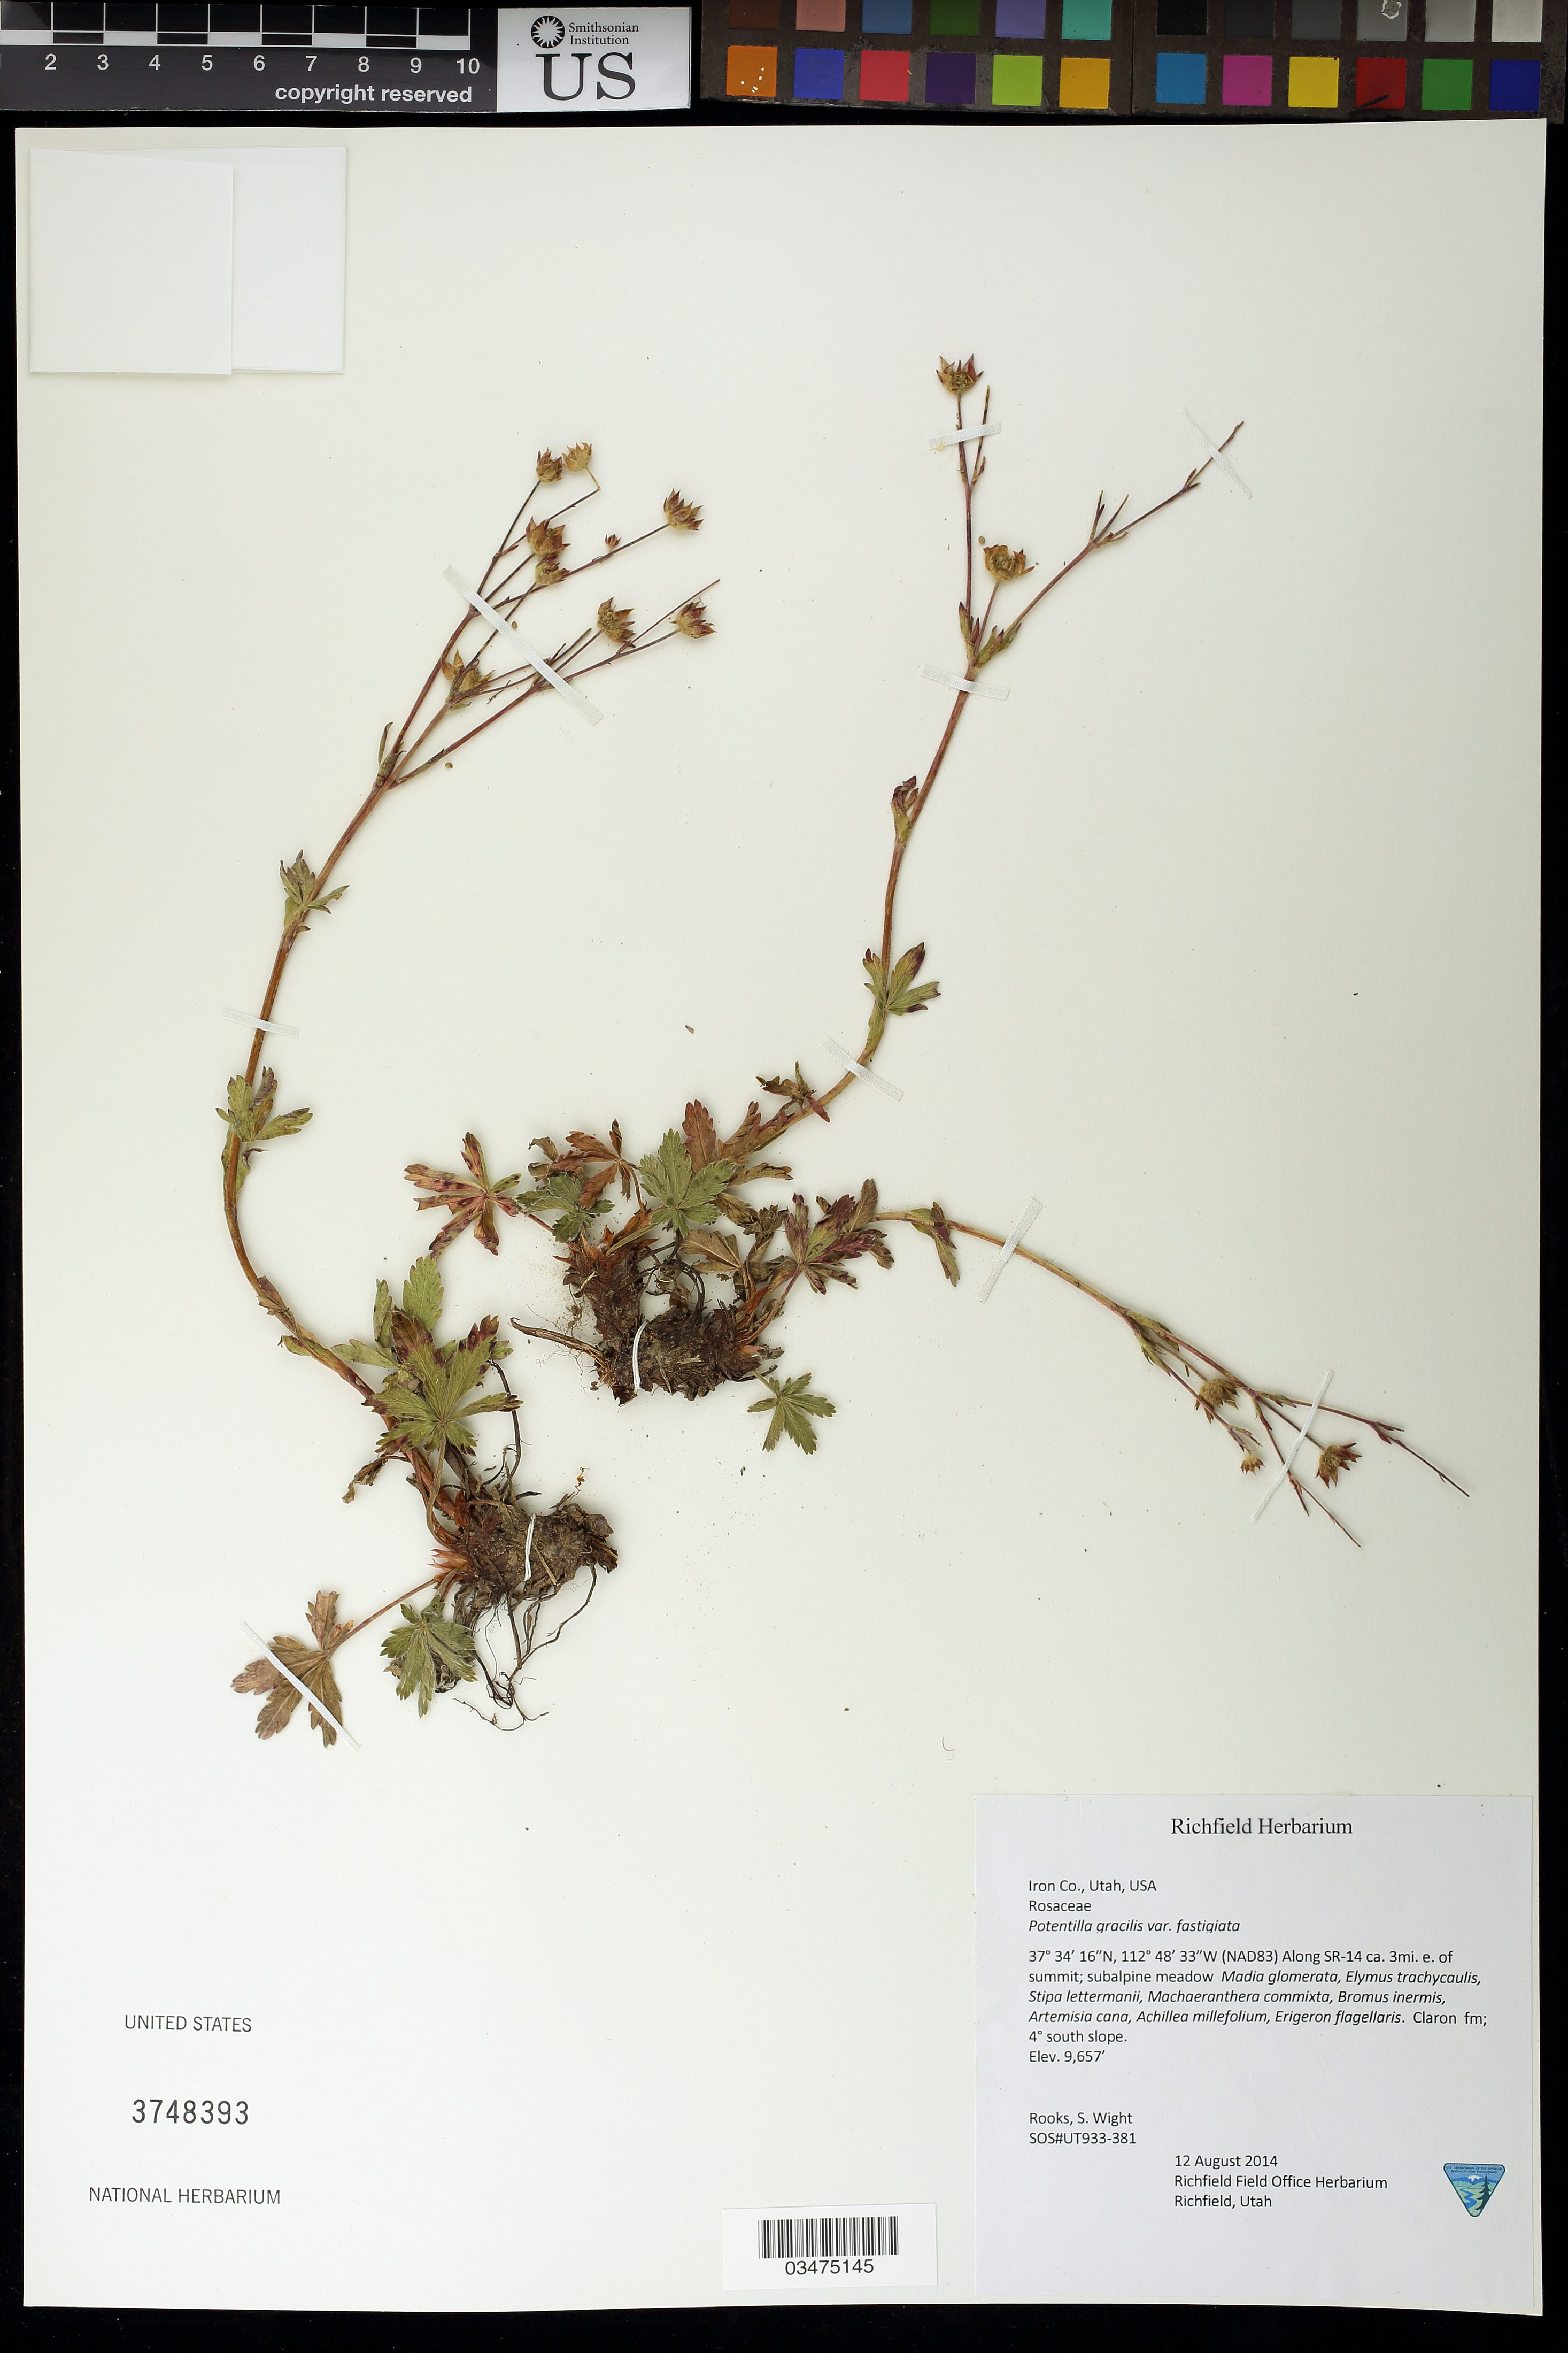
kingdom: Plantae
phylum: Tracheophyta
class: Magnoliopsida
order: Rosales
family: Rosaceae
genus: Potentilla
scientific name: Potentilla gracilis var. fastigiata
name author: (Nutt.) S. Watson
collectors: -. Rooks & S. Wight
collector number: UT933-381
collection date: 2014-08-12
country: United States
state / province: Utah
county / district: Iron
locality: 3 mi. E of summit, along SR-14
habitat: Claron fm. Subalpine meadow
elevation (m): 2943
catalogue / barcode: US 3748393